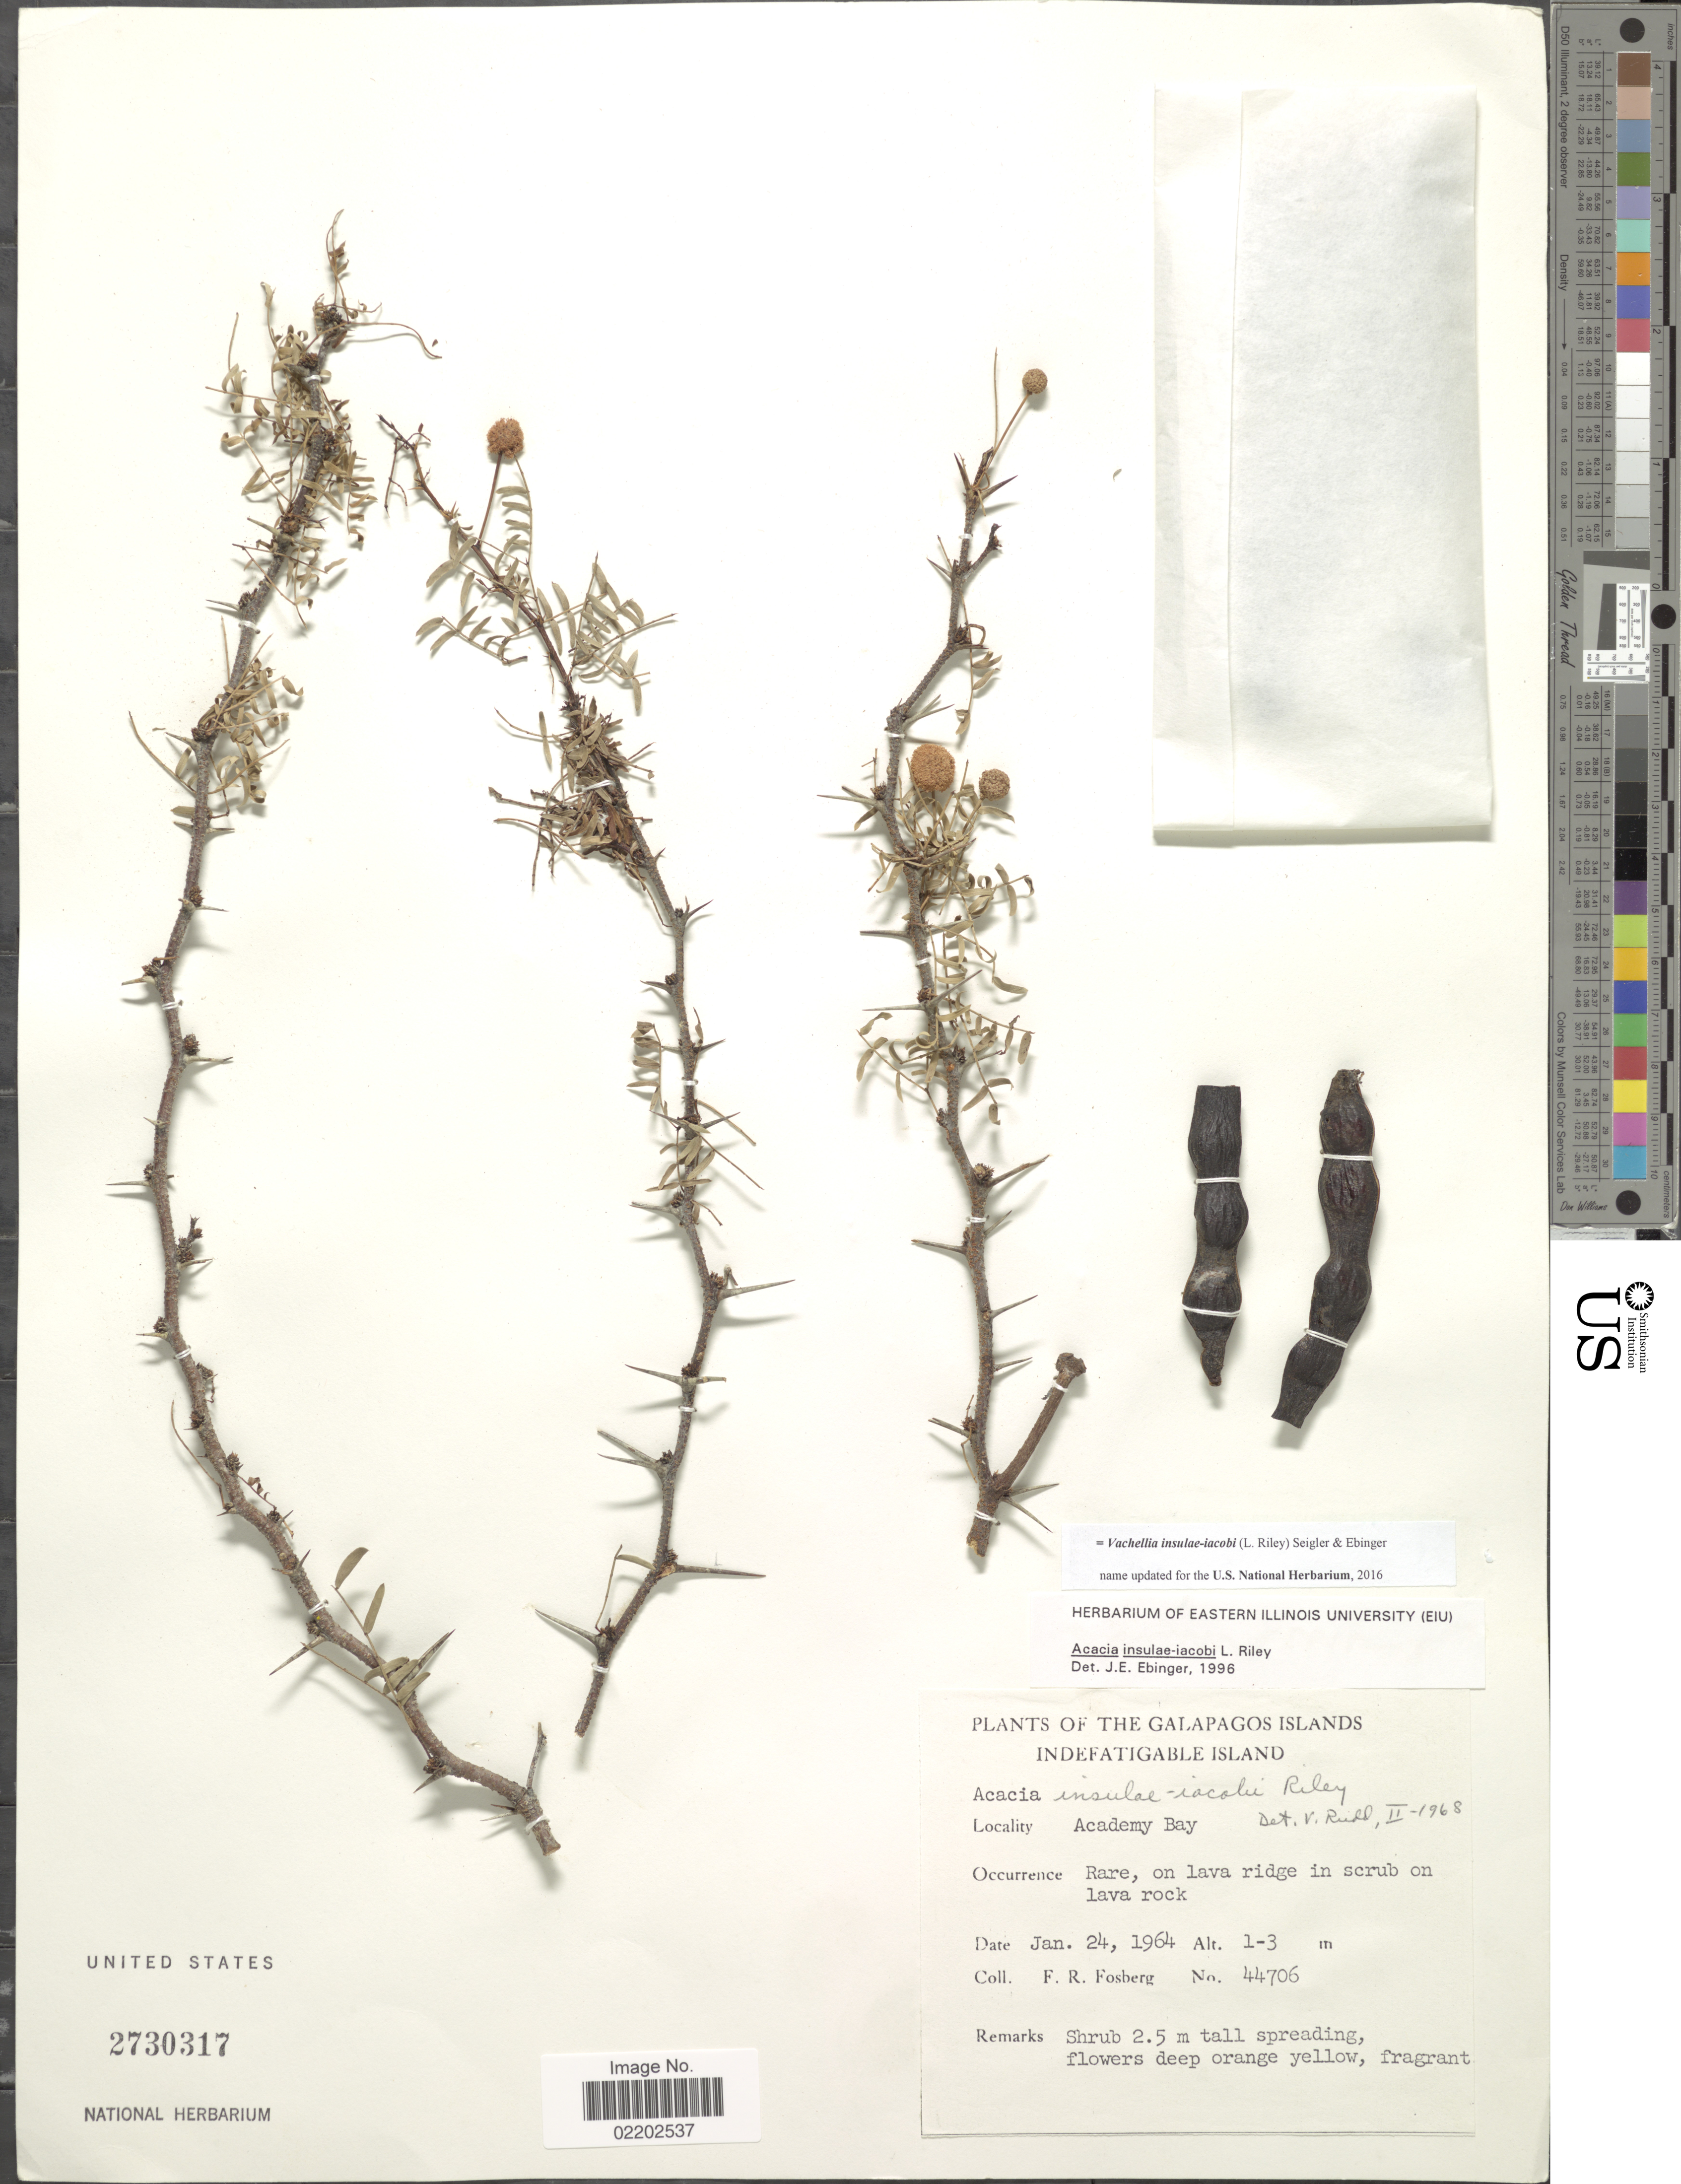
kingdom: Plantae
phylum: Tracheophyta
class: Magnoliopsida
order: Fabales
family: Fabaceae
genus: Vachellia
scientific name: Vachellia insulae-iacobi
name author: (Riley) Seigler & Ebinger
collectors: F. R. Fosberg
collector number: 44706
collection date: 1964-01-24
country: Ecuador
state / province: Colón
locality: Galapagos Islands, Indefatigable Island, Academy Bay, rare, on lava ridge in scrub on lava rock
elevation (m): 1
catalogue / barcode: US 2730317